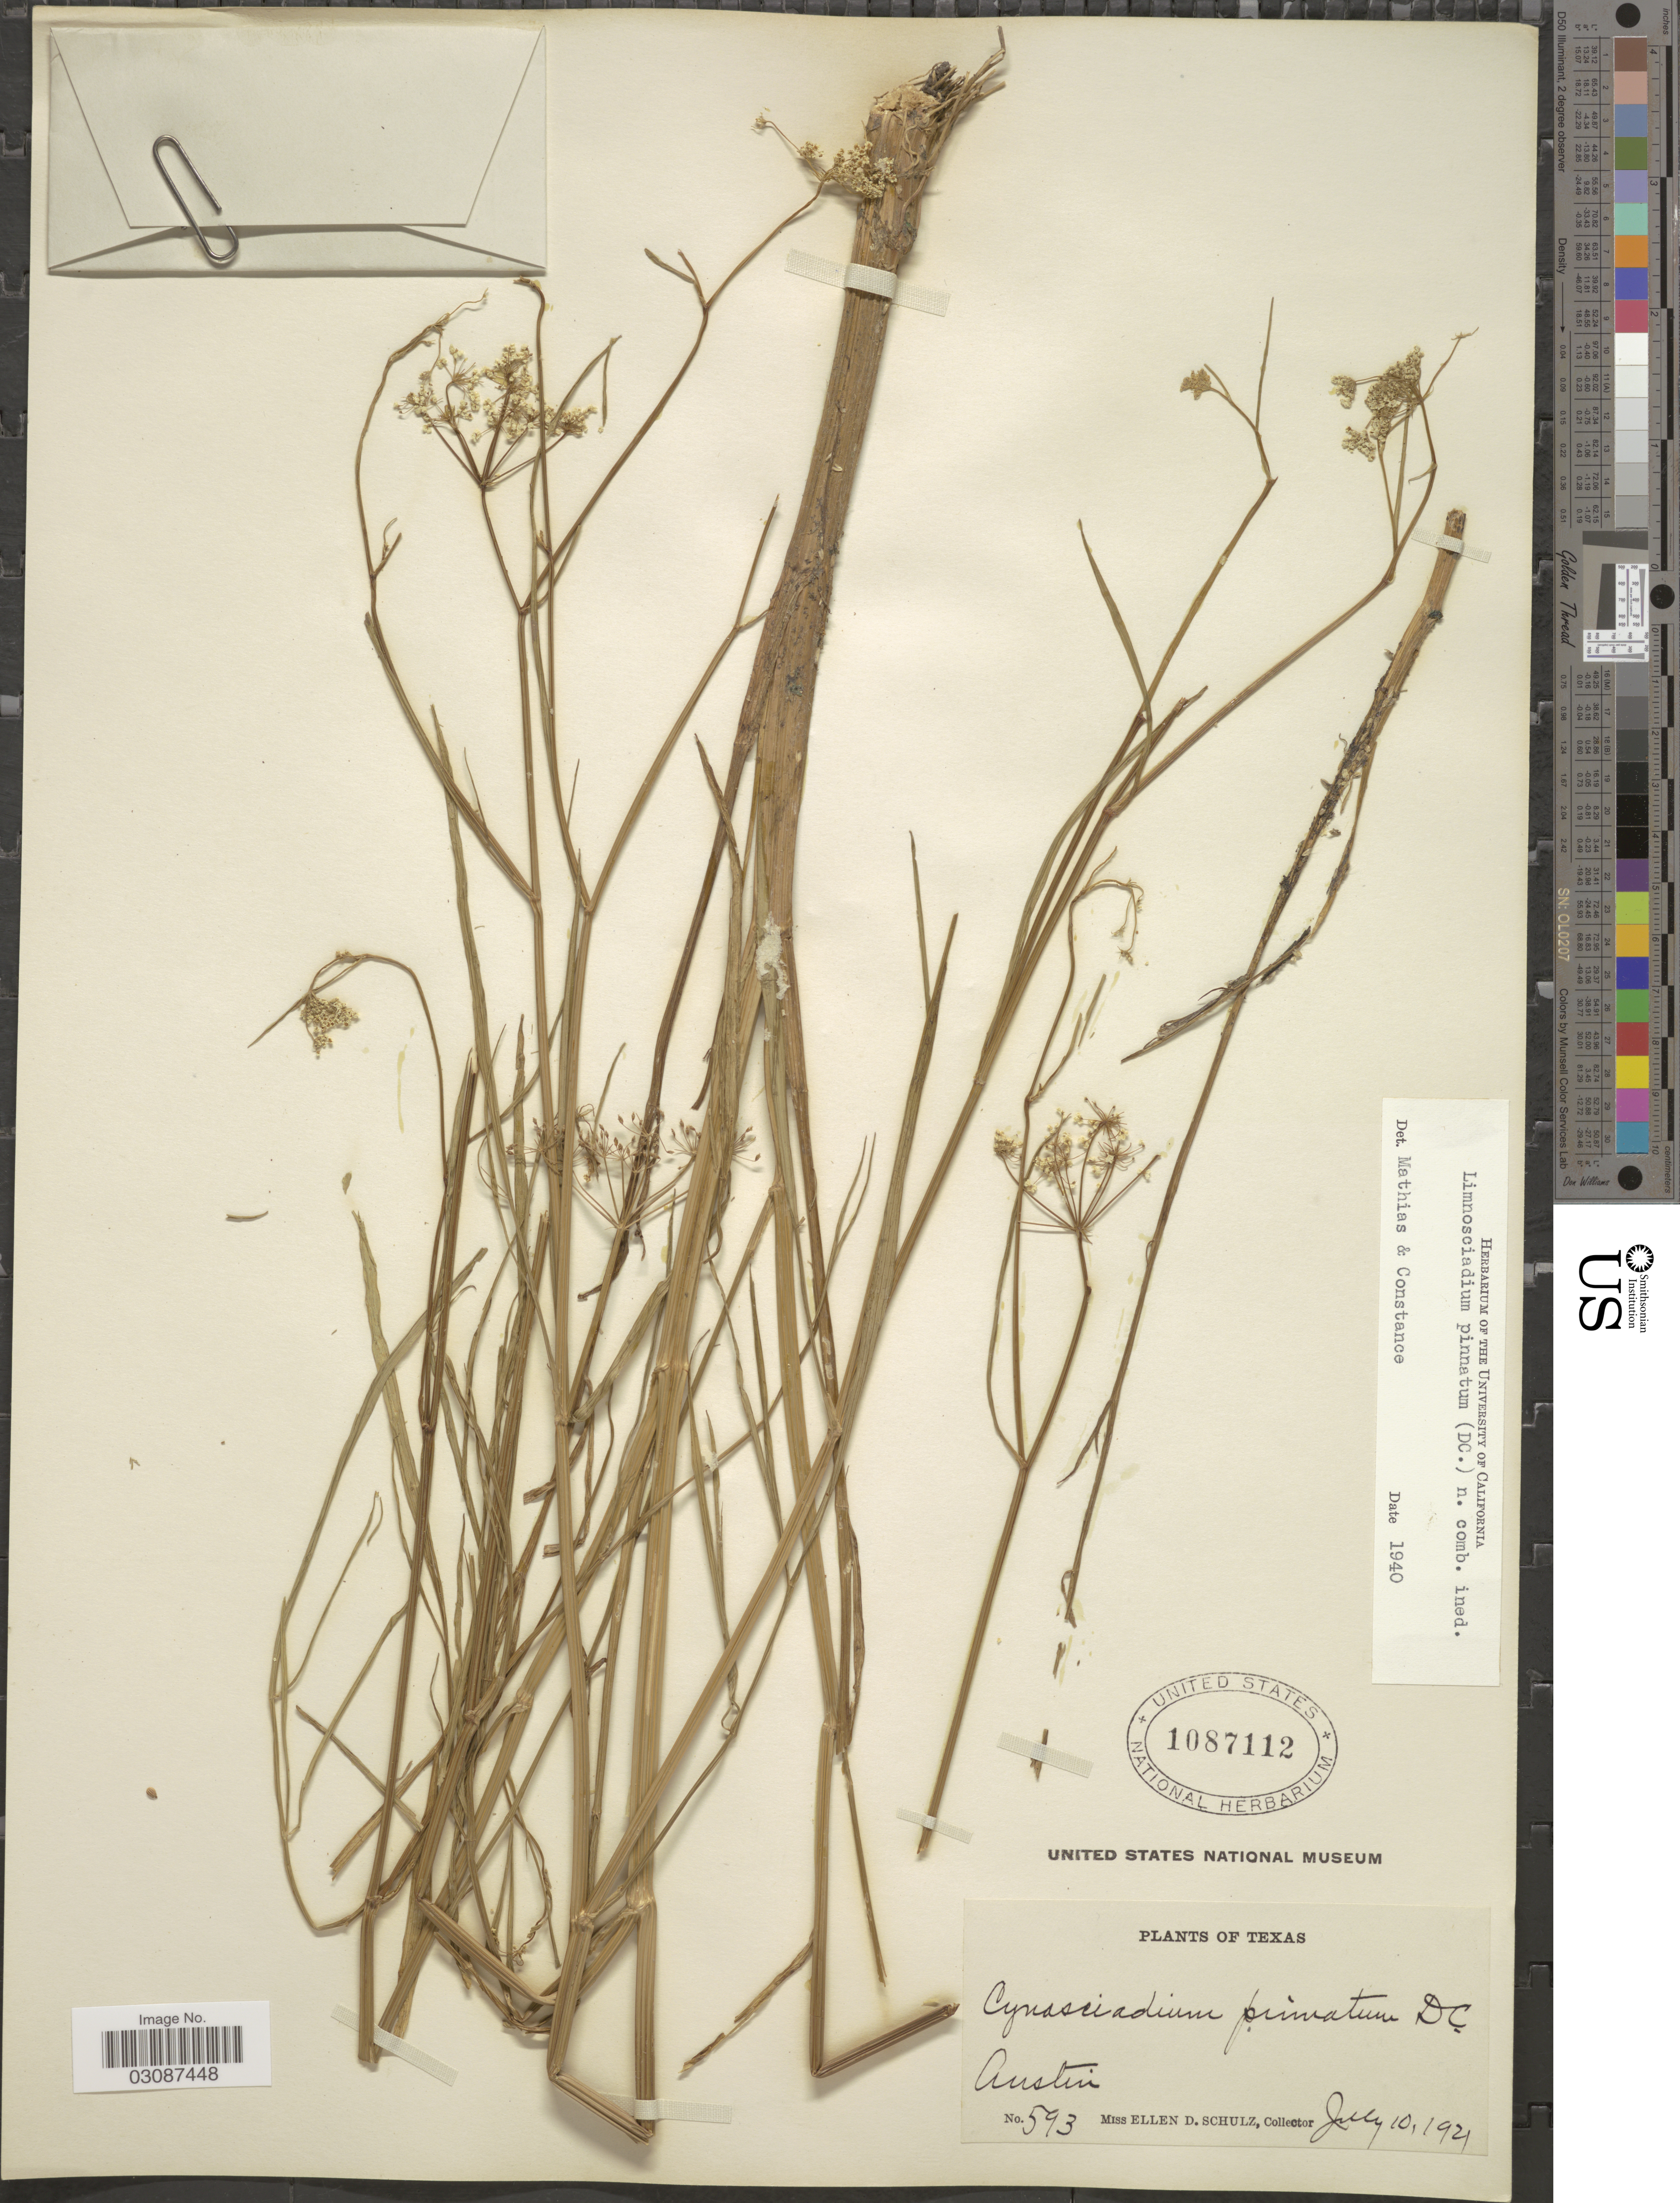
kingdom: Plantae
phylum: Tracheophyta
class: Magnoliopsida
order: Apiales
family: Apiaceae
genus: Limnosciadium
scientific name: Limnosciadium pinnatum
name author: (DC.) Mathias & Constance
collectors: E. D. Schulz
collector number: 593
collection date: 1921-07-10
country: United States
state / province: Texas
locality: Austin.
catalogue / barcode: US 1087112